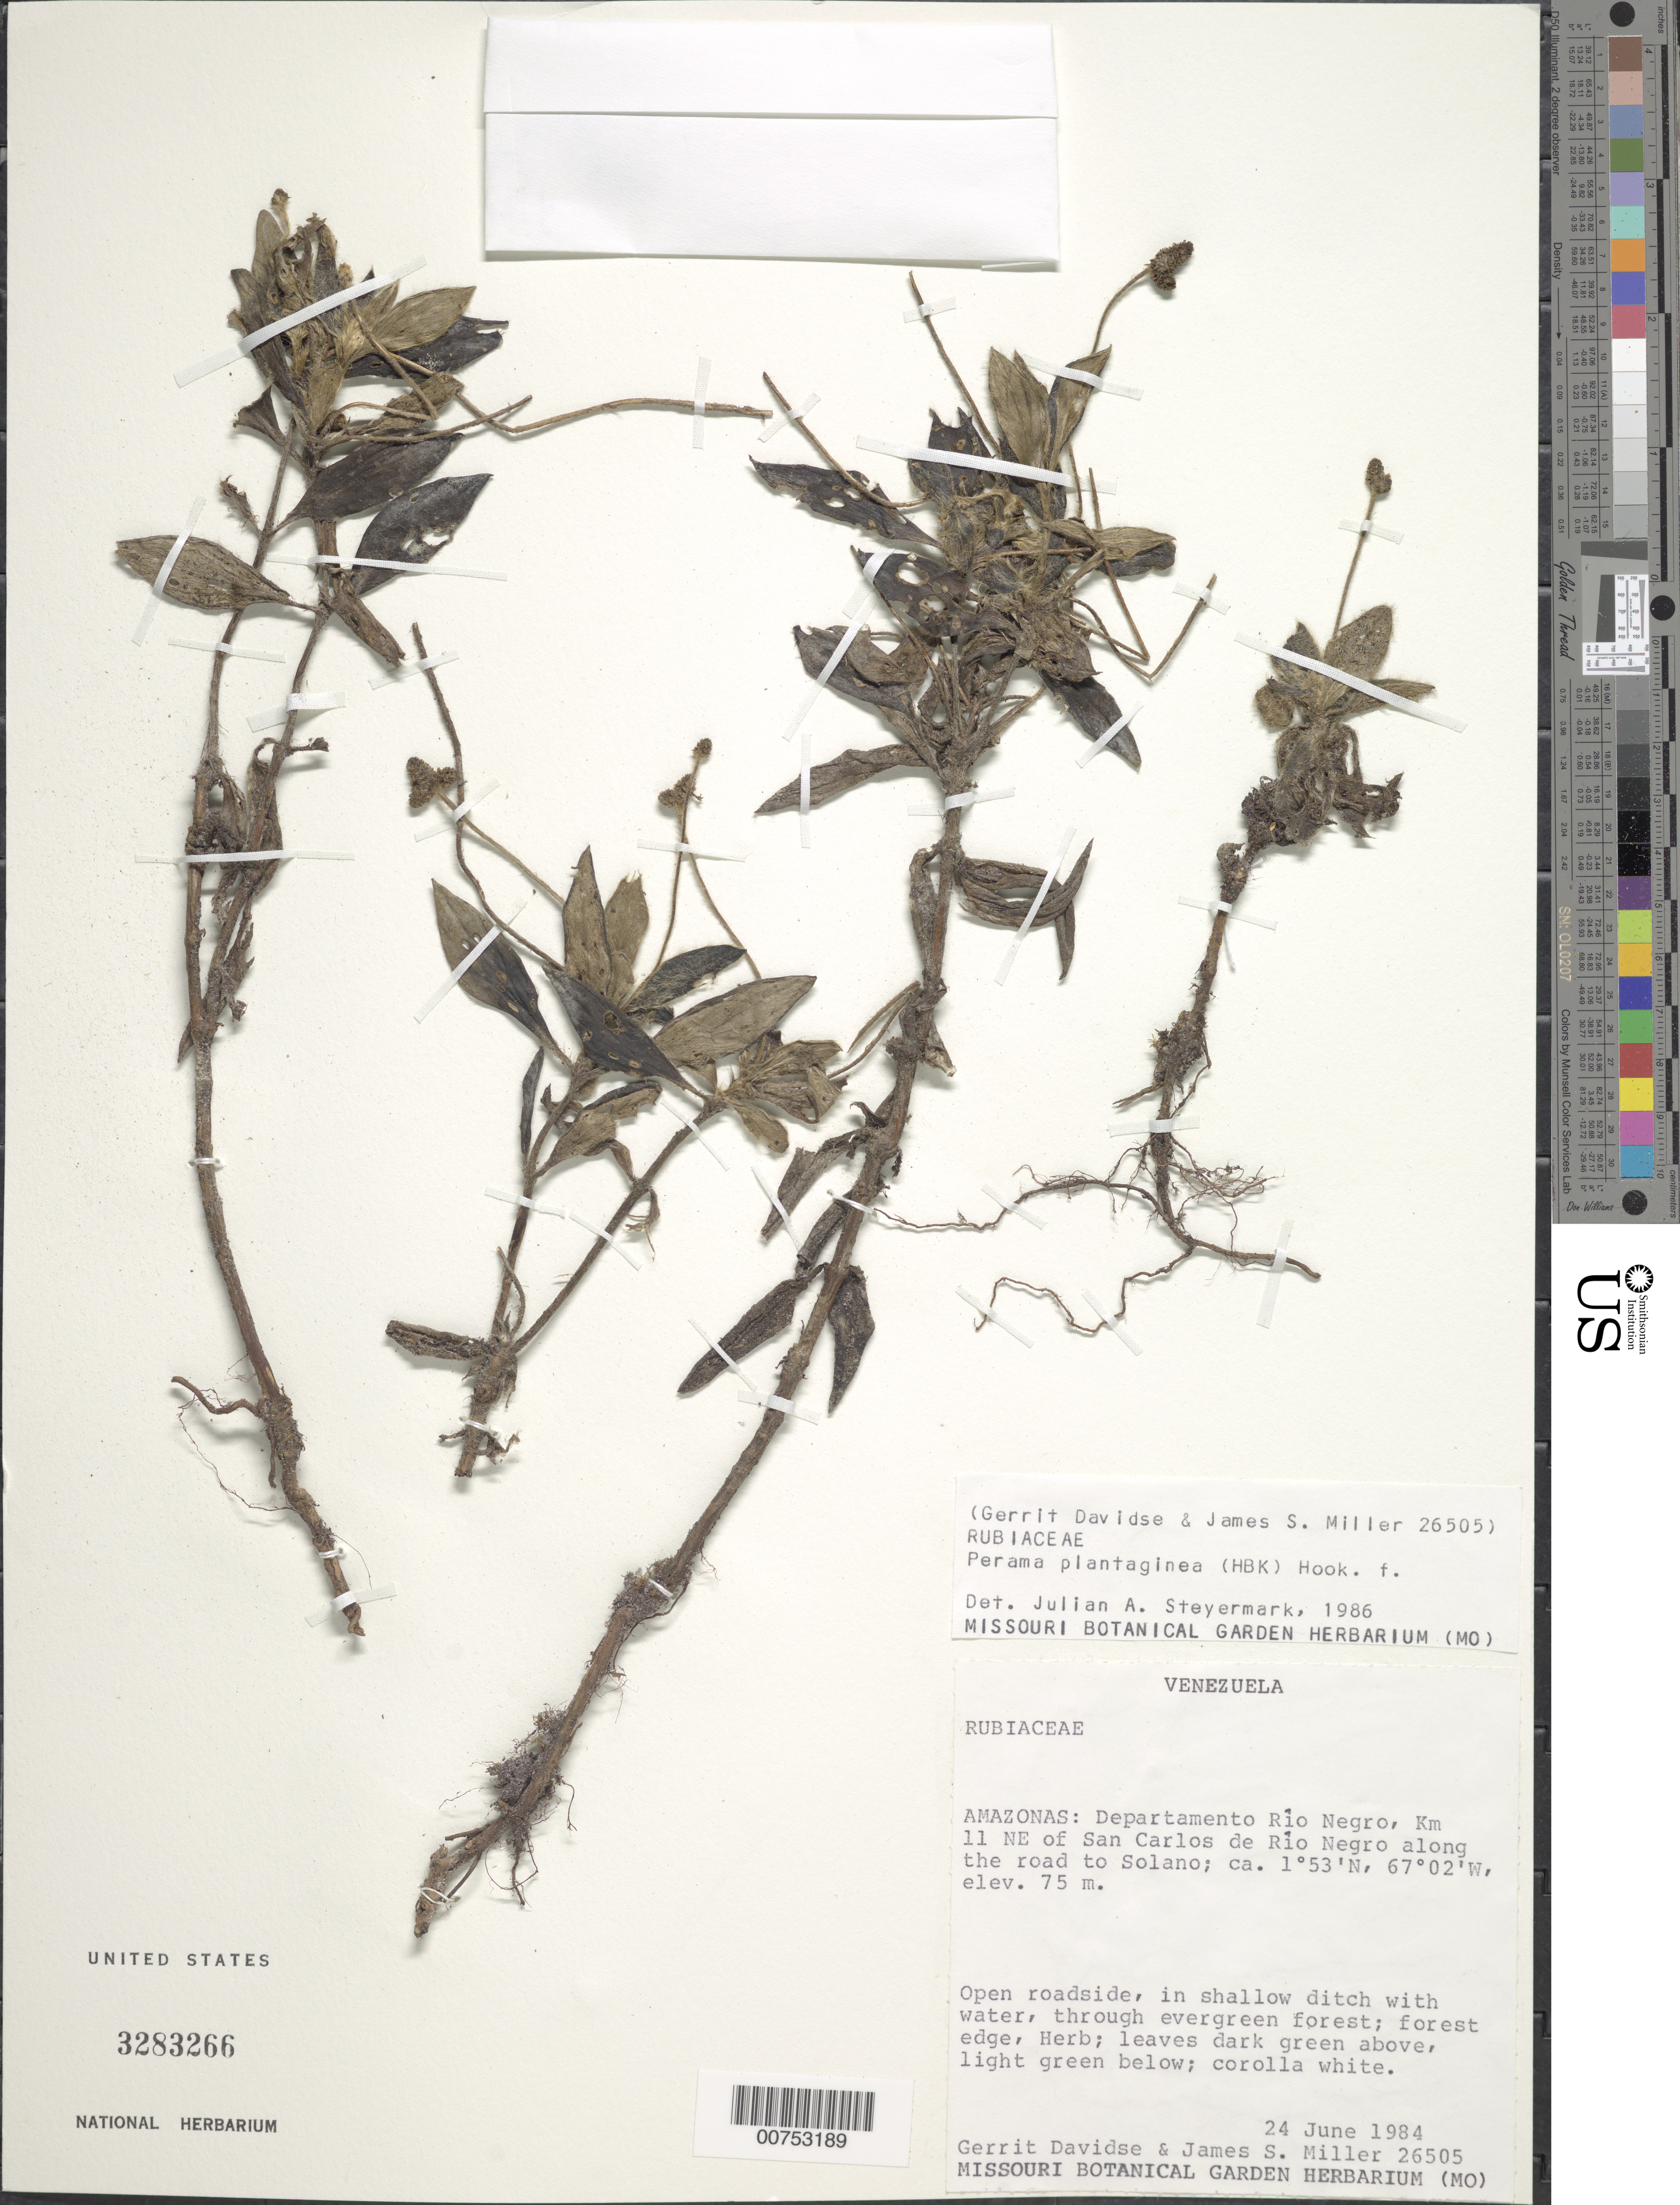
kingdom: Plantae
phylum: Tracheophyta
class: Magnoliopsida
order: Gentianales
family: Rubiaceae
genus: Perama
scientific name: Perama plantaginea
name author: (Kunth) Hook. f.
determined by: Steyermark, Julian A., (VEN)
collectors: G. Davidse & J. S. Miller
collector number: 26505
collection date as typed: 24-Jun-84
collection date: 1984-06-24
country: Venezuela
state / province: Amazonas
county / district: Río Negro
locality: San Carlos de Río Negro, km 11 NE along the road to Solano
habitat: Open roadside, in shallow ditch with water, through evergreen forest; forest edge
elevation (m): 75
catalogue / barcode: US 3283266